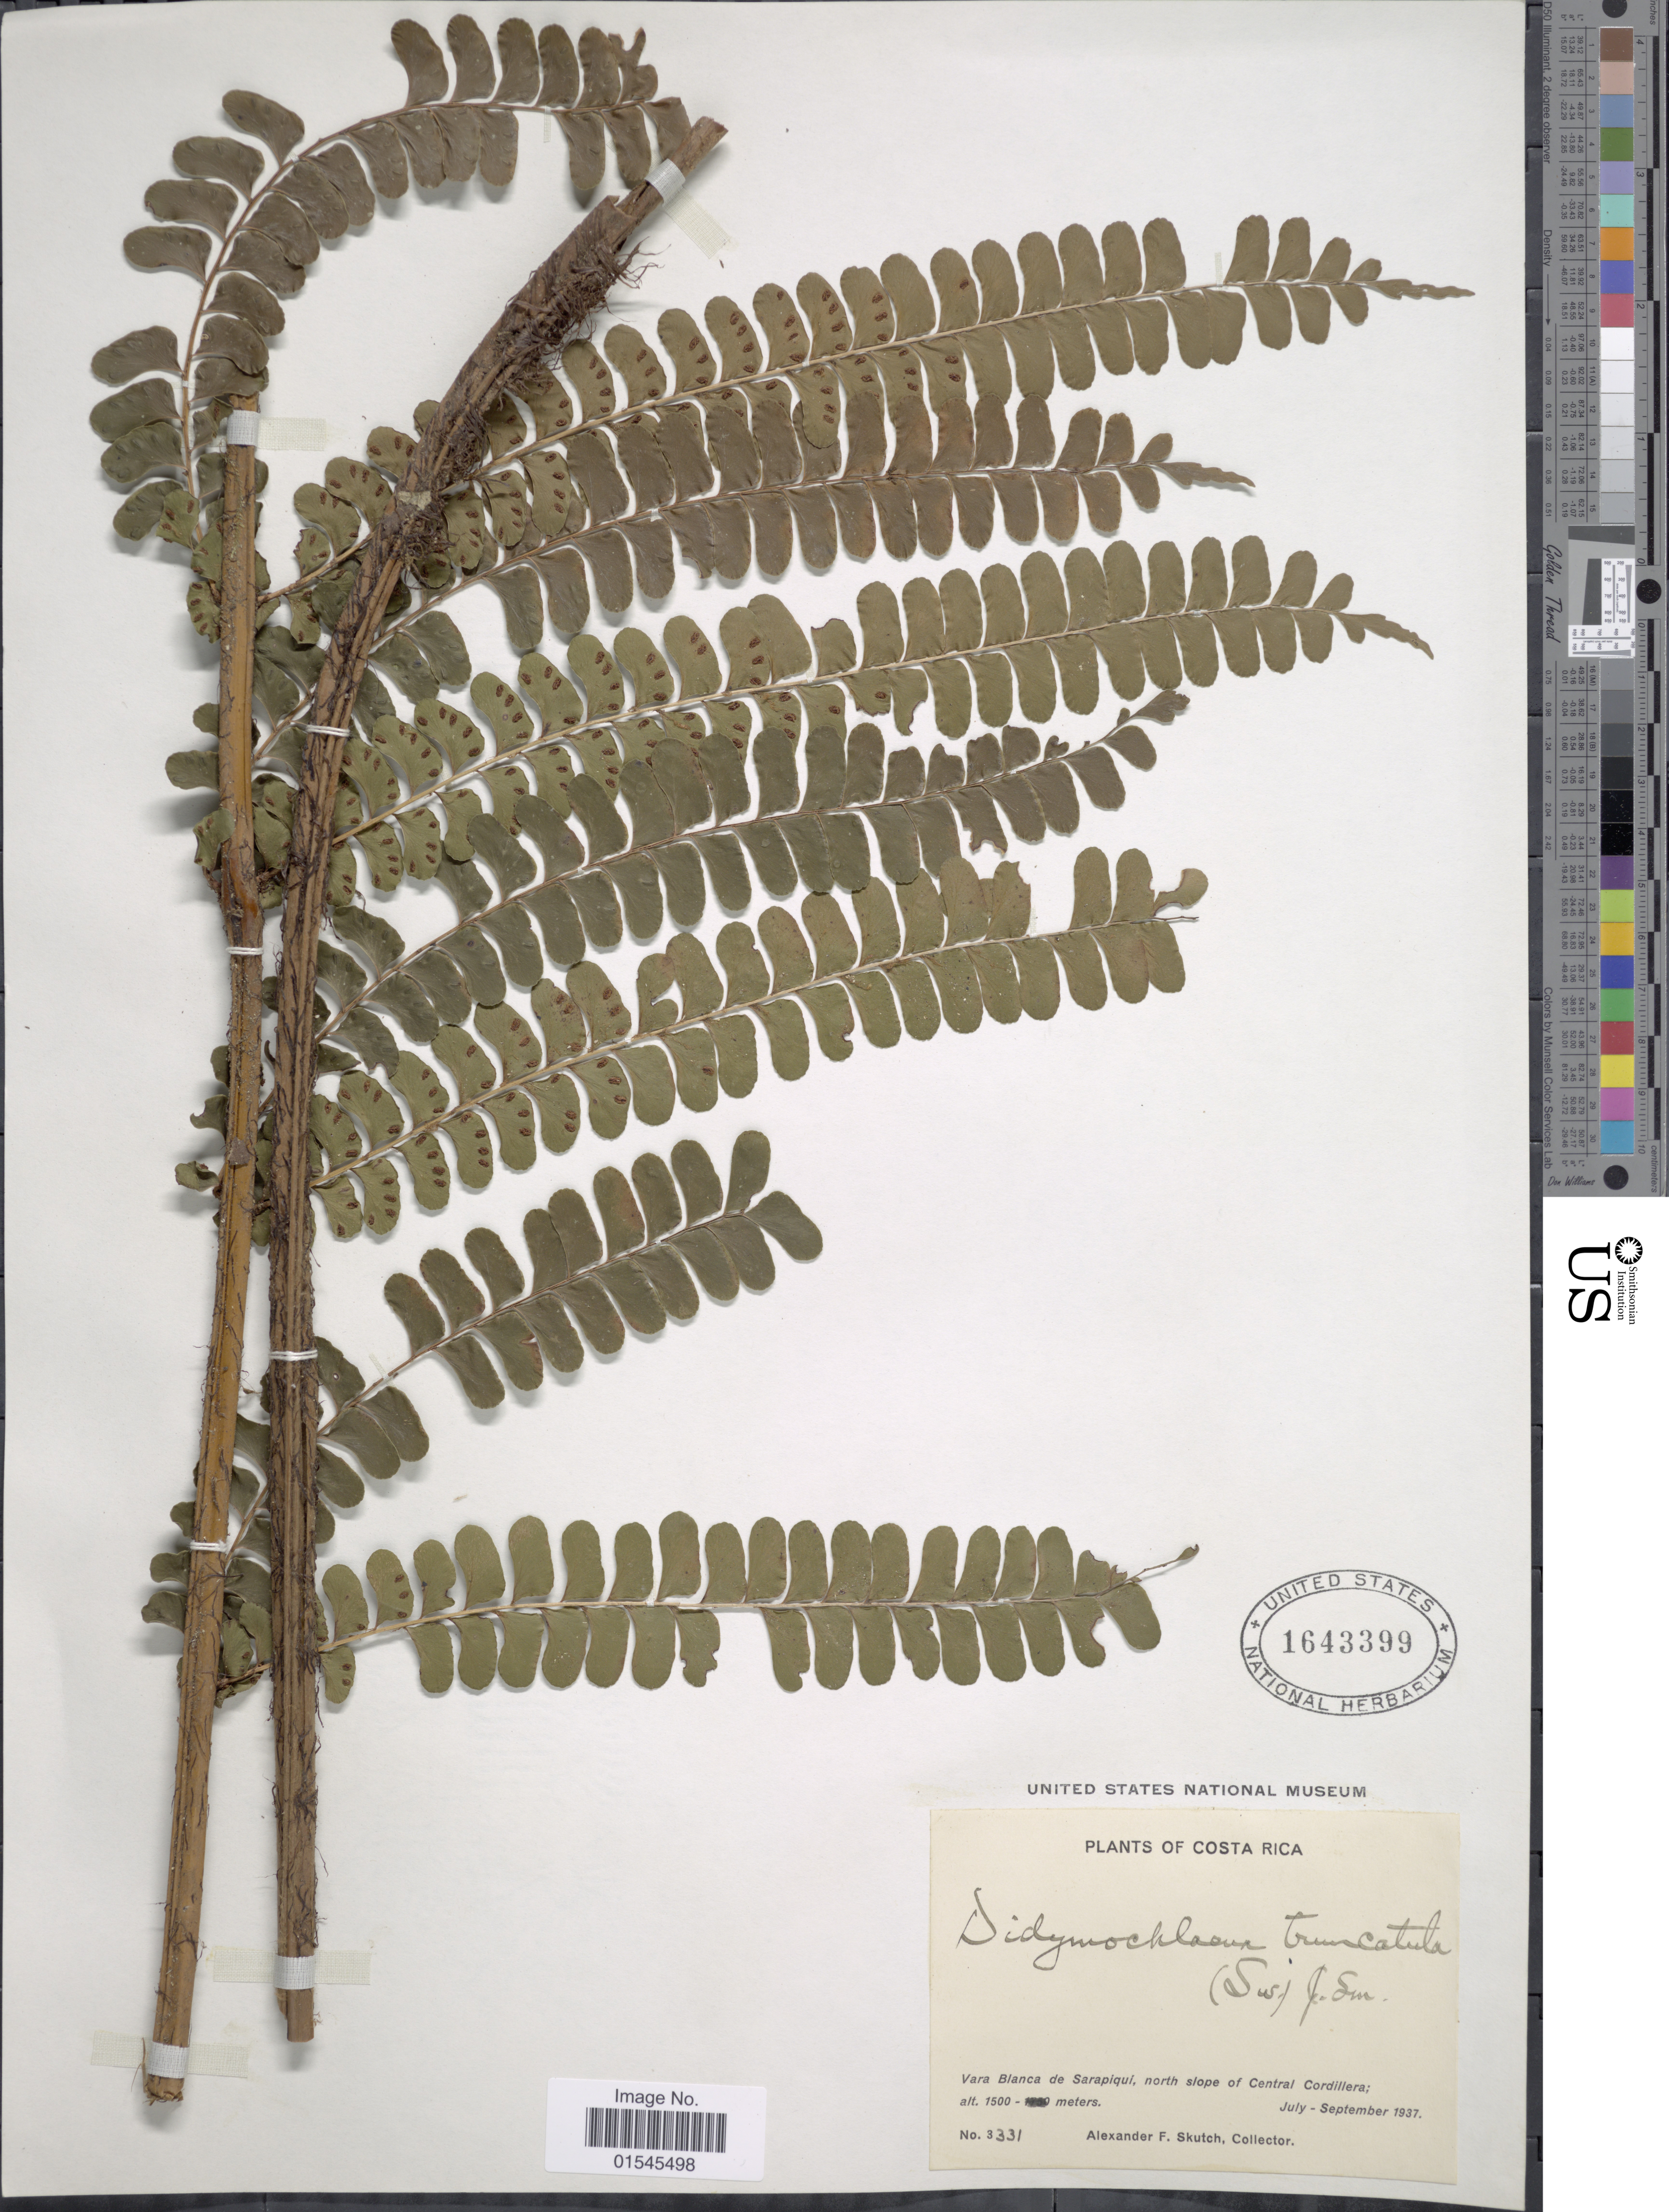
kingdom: Plantae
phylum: Tracheophyta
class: Polypodiopsida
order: Polypodiales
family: Didymochlaenaceae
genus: Didymochlaena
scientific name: Didymochlaena truncatula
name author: (Sw.) J. Sm.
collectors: A. F. Skutch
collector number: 3331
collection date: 1937-07/1937-09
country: Costa Rica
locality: Costa Rica. vara Blanca de Sarapiqui, north slope of Central Cordillera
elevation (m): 1500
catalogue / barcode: US 1643399